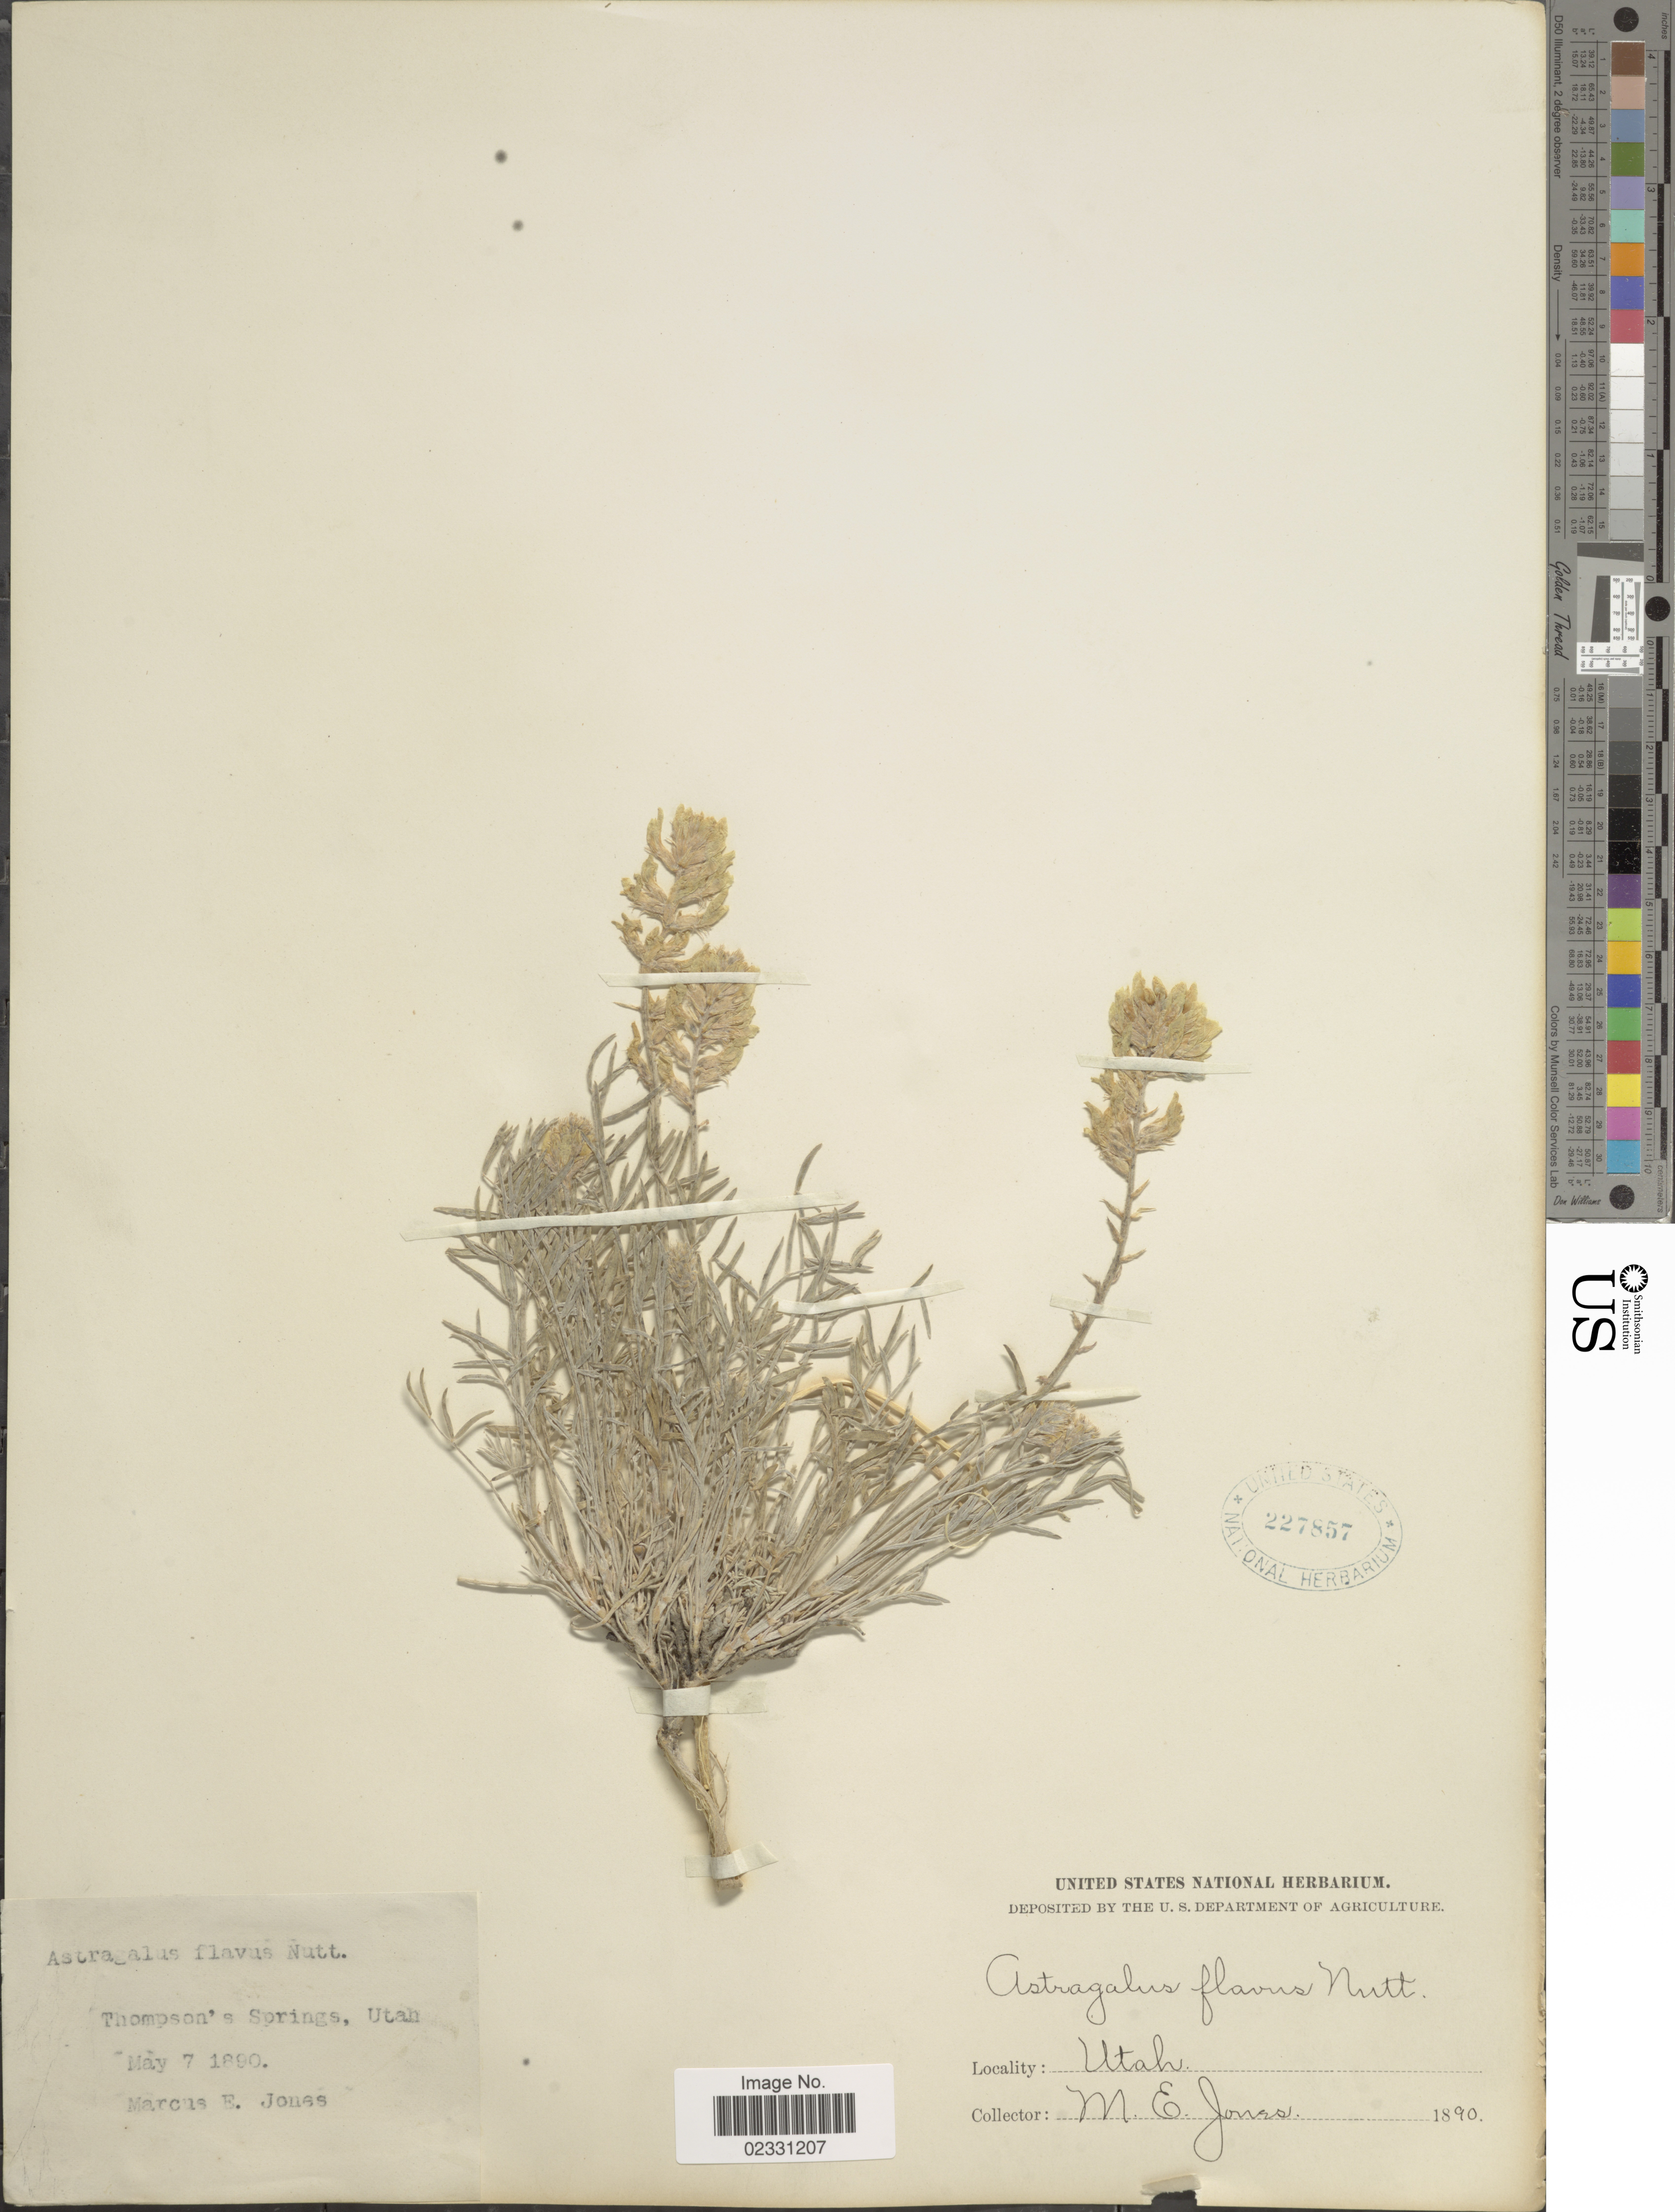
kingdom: Plantae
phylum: Tracheophyta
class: Magnoliopsida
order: Fabales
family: Fabaceae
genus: Astragalus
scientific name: Astragalus flavus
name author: Torr. & A. Gray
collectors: M. E. Jones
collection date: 1890-05-07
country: United States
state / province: Utah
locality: Thompson's Springs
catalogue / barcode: US 227857